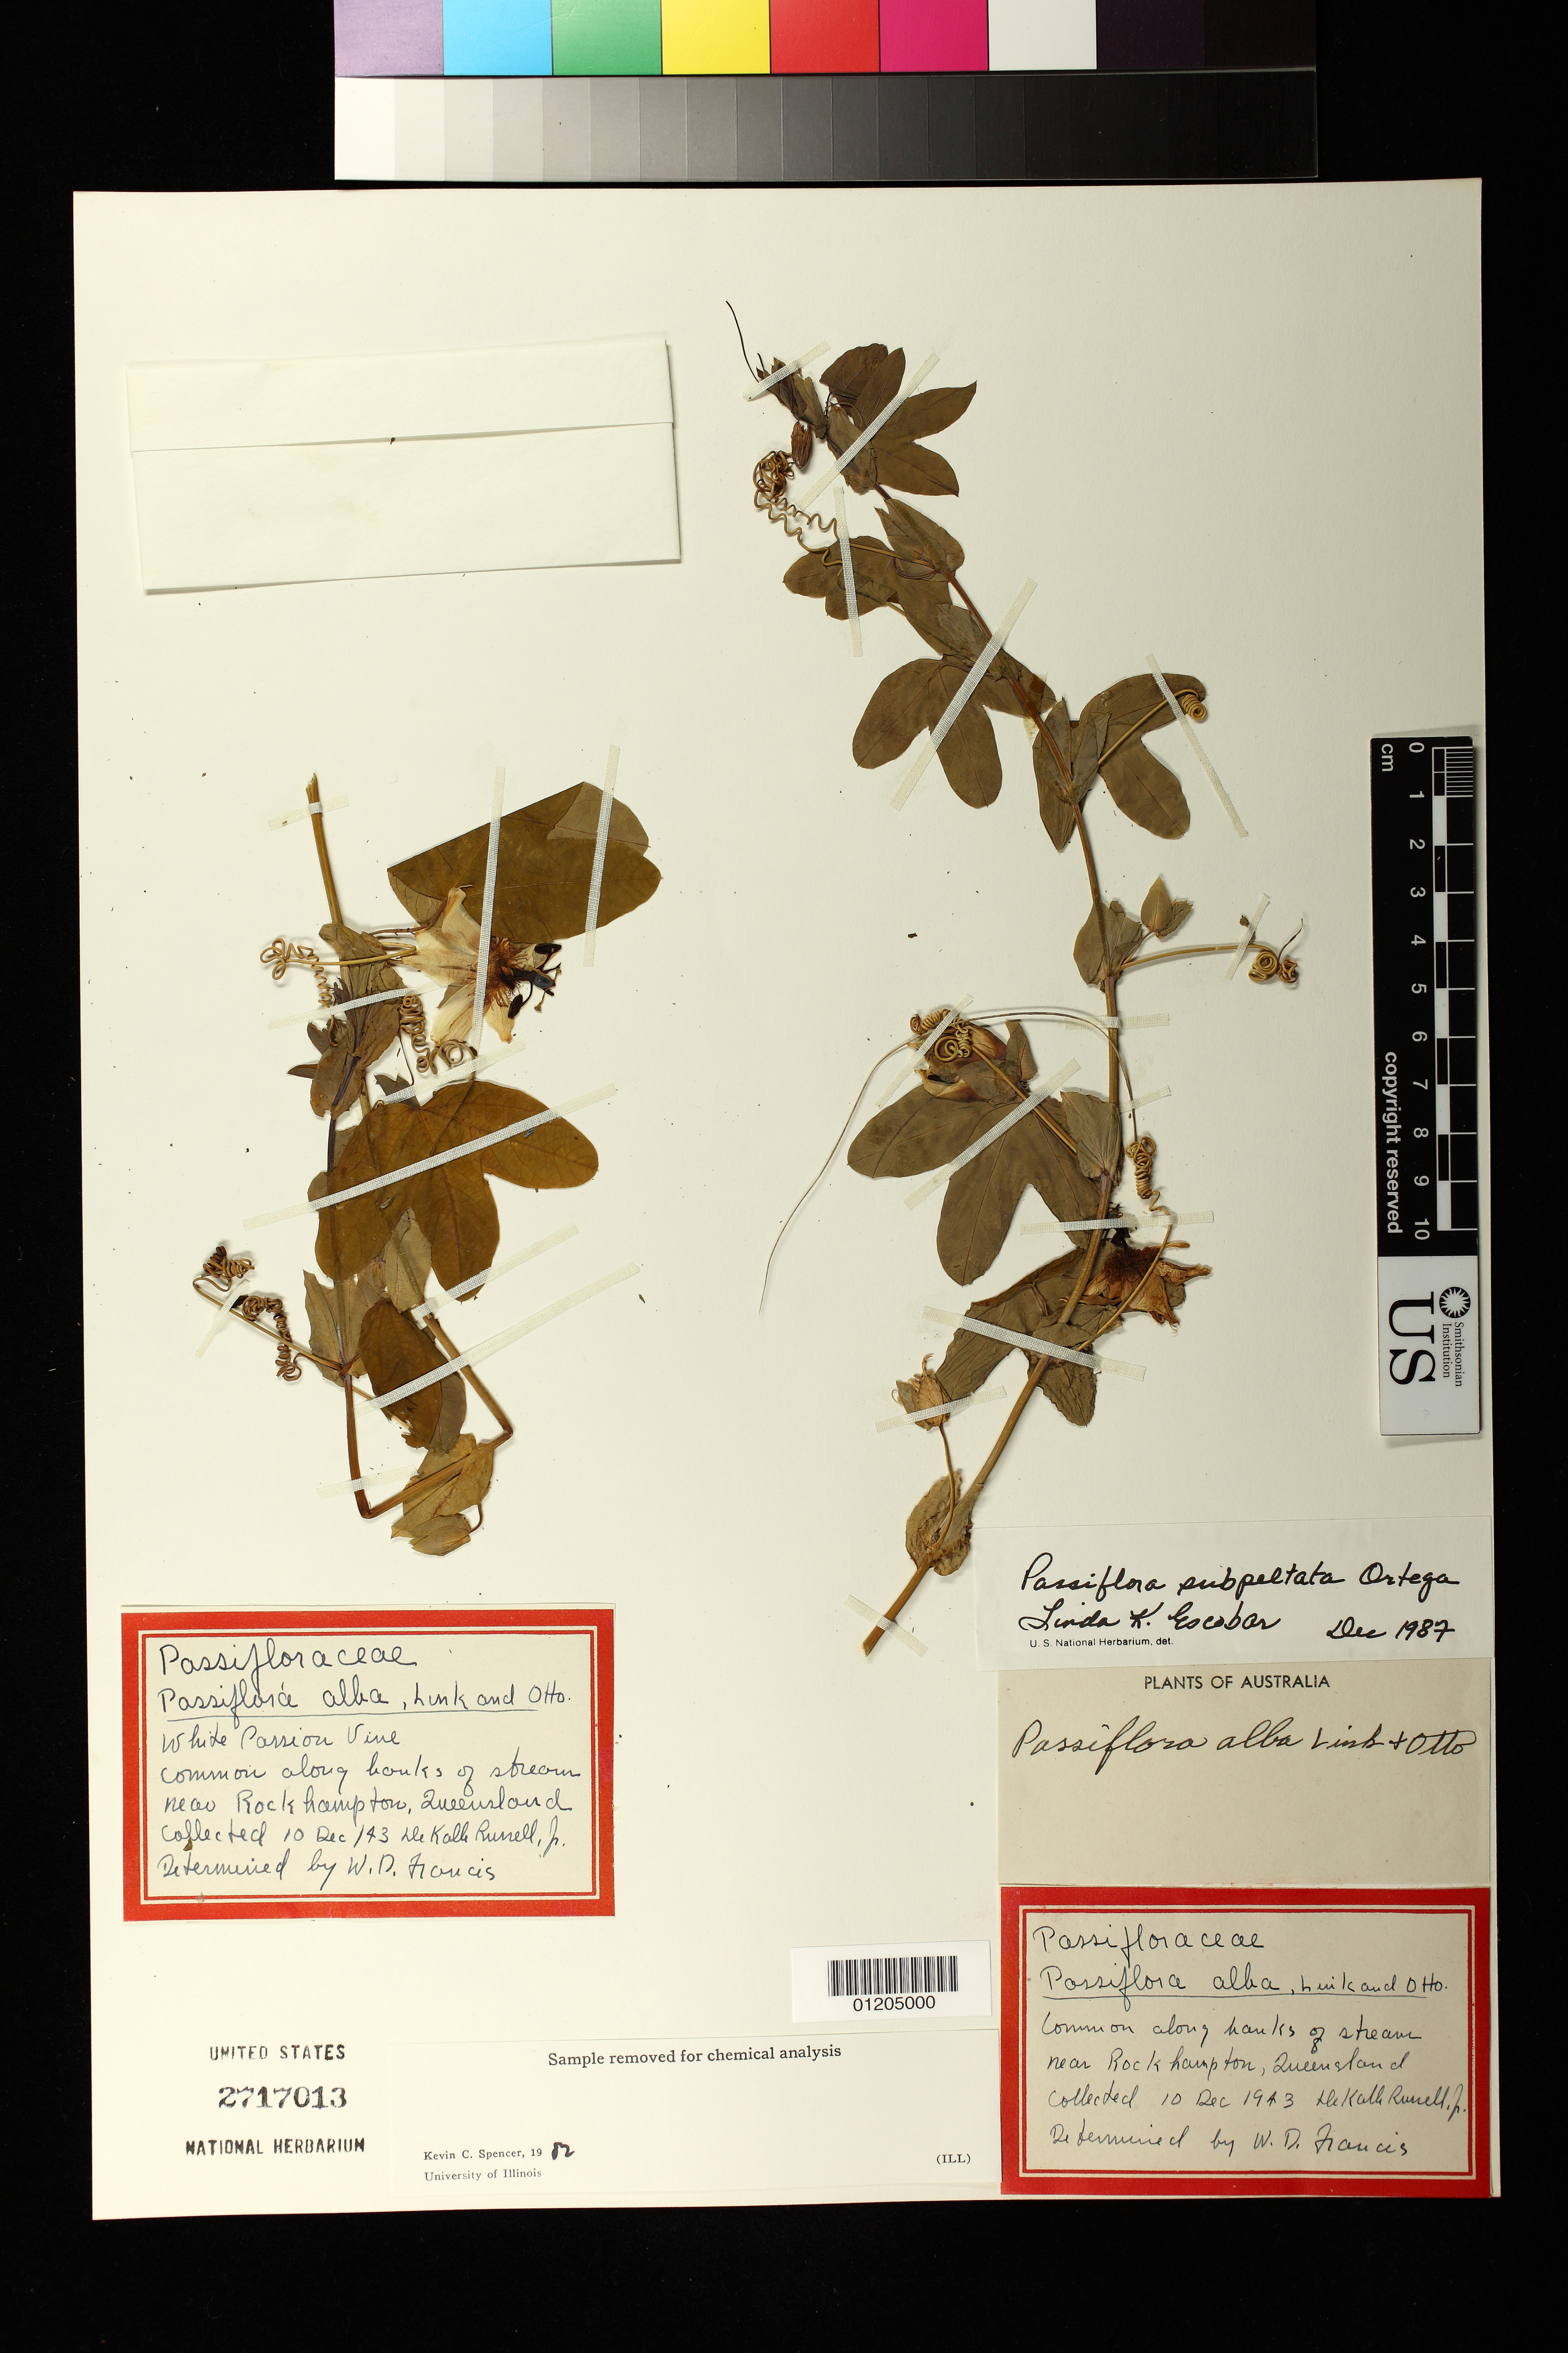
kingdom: Plantae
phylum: Tracheophyta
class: Magnoliopsida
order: Malpighiales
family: Passifloraceae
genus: Passiflora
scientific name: Passiflora subpeltata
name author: Ortega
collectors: D. K. Russell Jr.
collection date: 1943-12-10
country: Australia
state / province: Queensland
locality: Rockhampton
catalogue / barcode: US 2717013